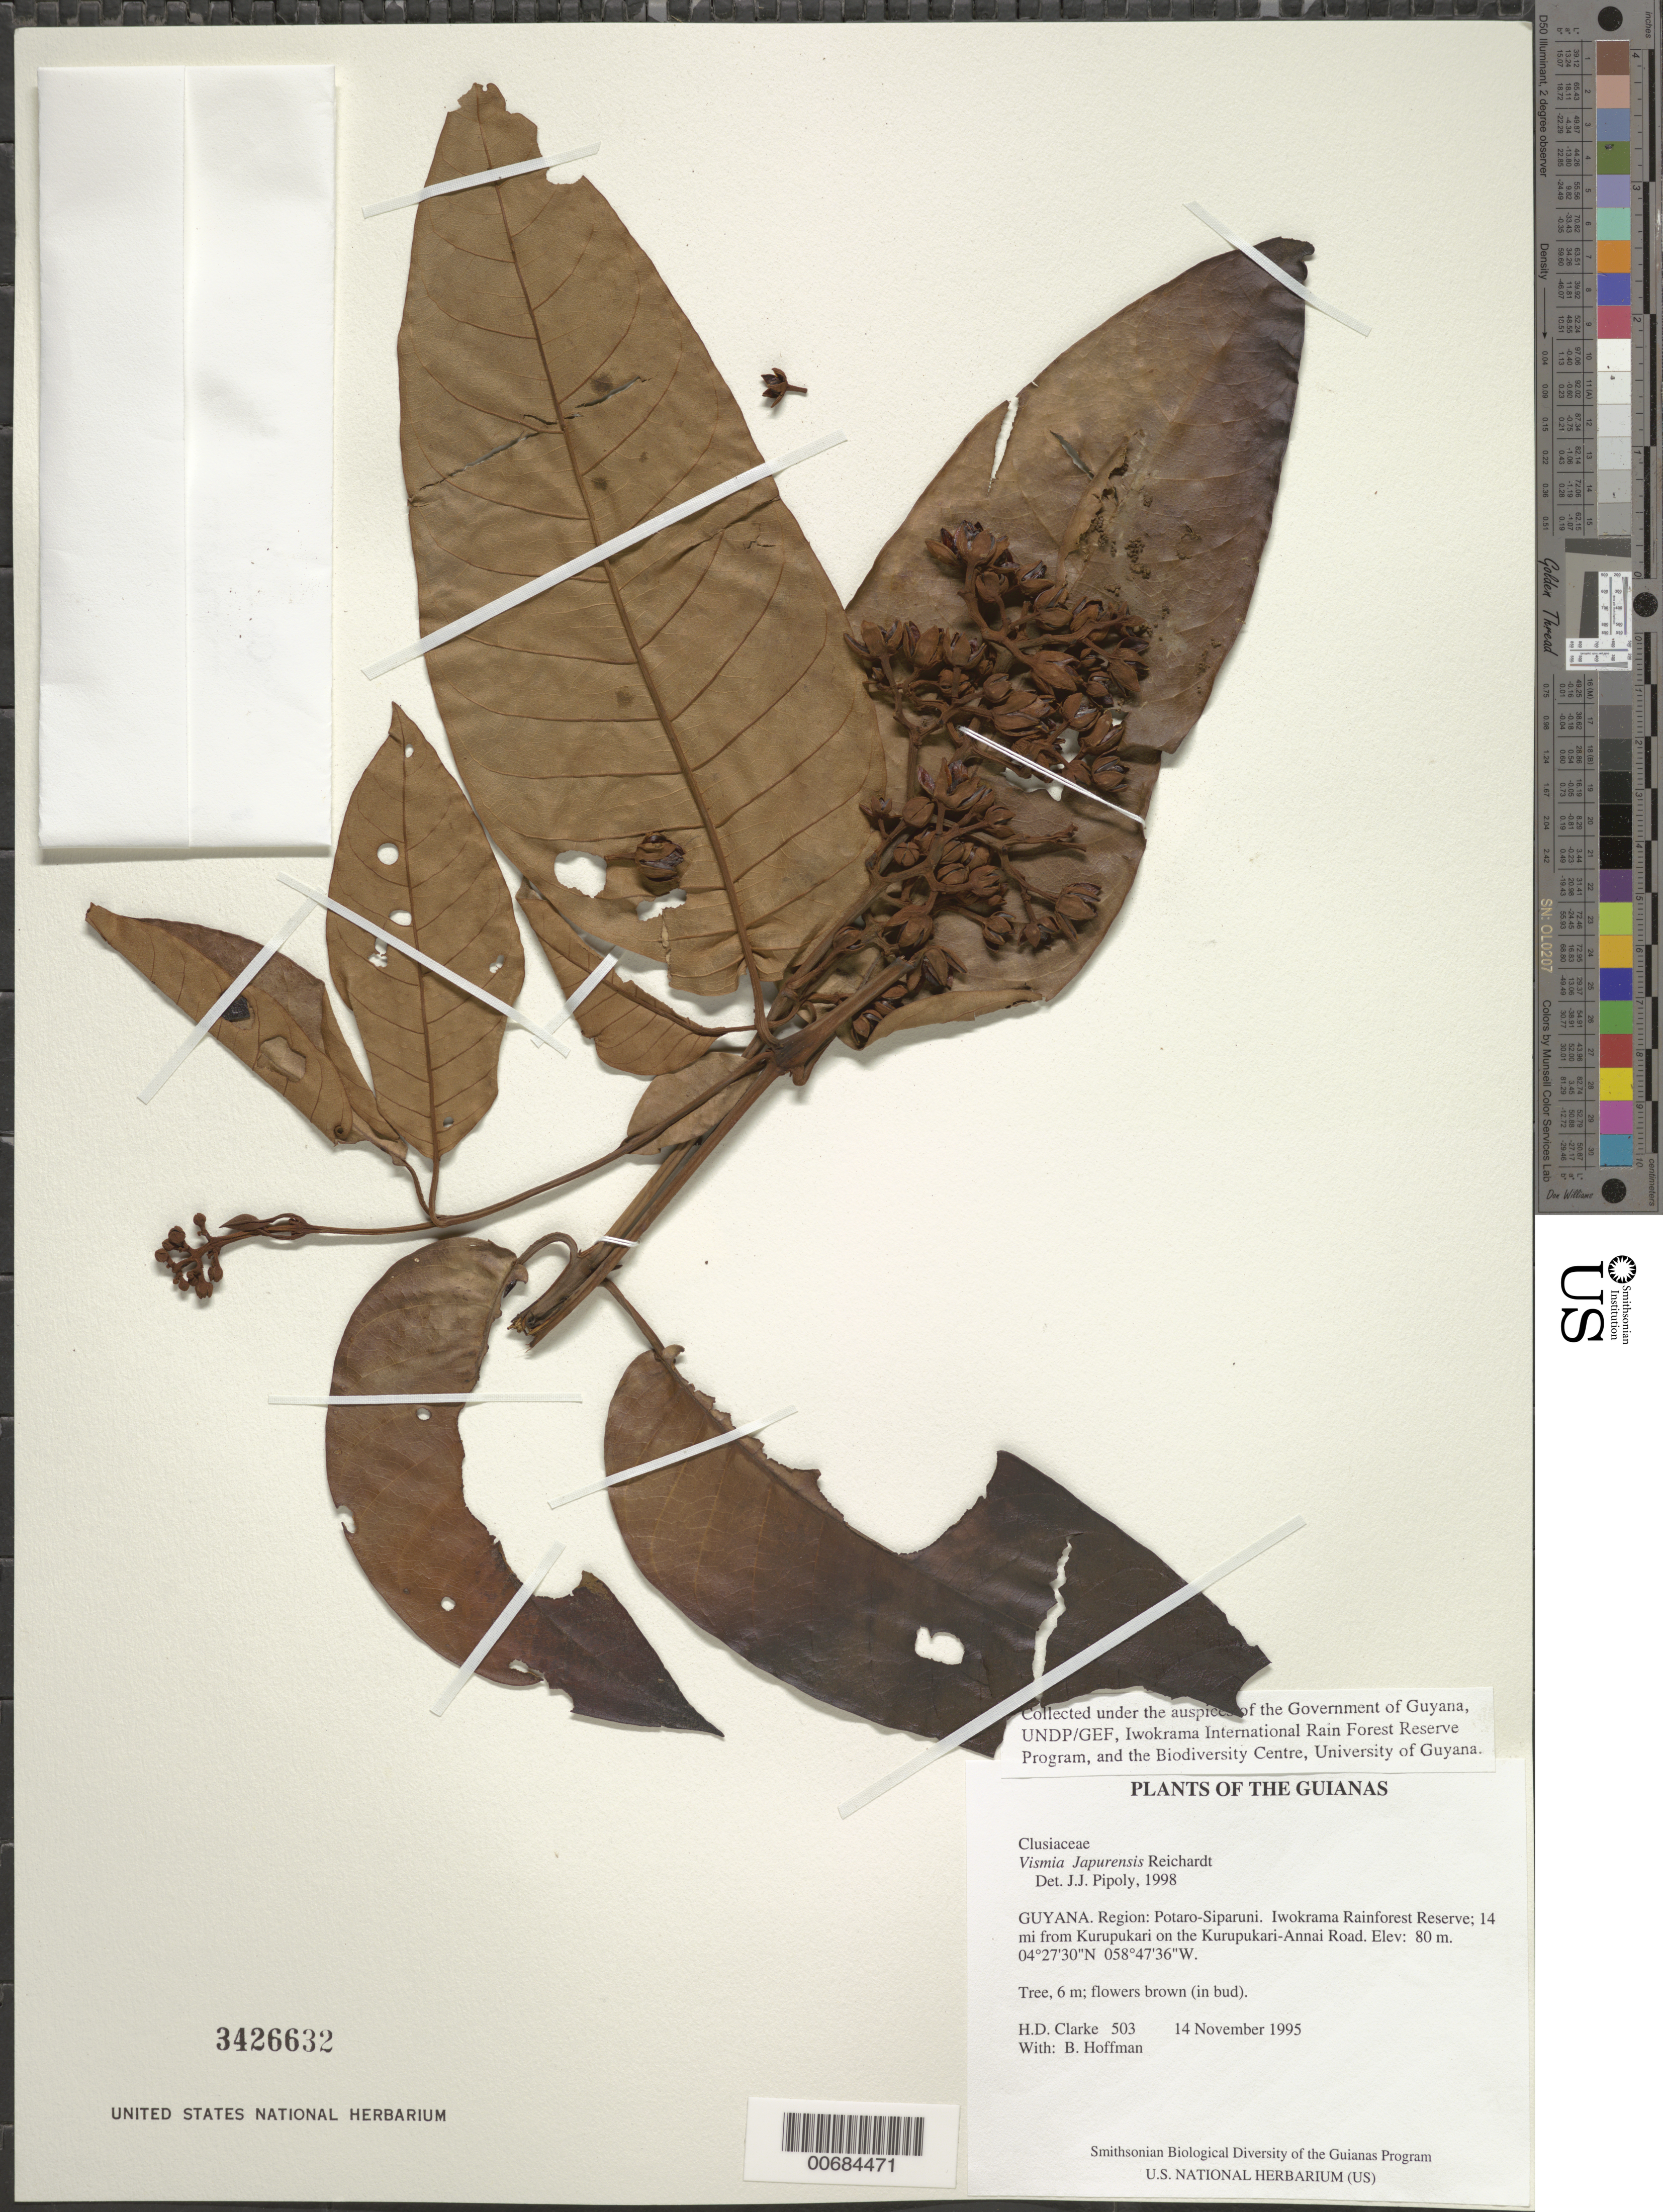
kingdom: Plantae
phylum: Tracheophyta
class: Magnoliopsida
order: Malpighiales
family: Hypericaceae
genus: Vismia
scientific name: Vismia japurensis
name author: Reichardt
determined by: Pipoly, J. J., III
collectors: H. D. Clarke & B. Hoffman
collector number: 503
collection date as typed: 14 November 1995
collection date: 1995-11-14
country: Guyana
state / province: Potaro-Siparuni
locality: Iwokrama Rainforest Reserve; 14 mi from Kurupukari on the Kurupukari-Annai Road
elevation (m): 80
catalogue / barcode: US 3426632